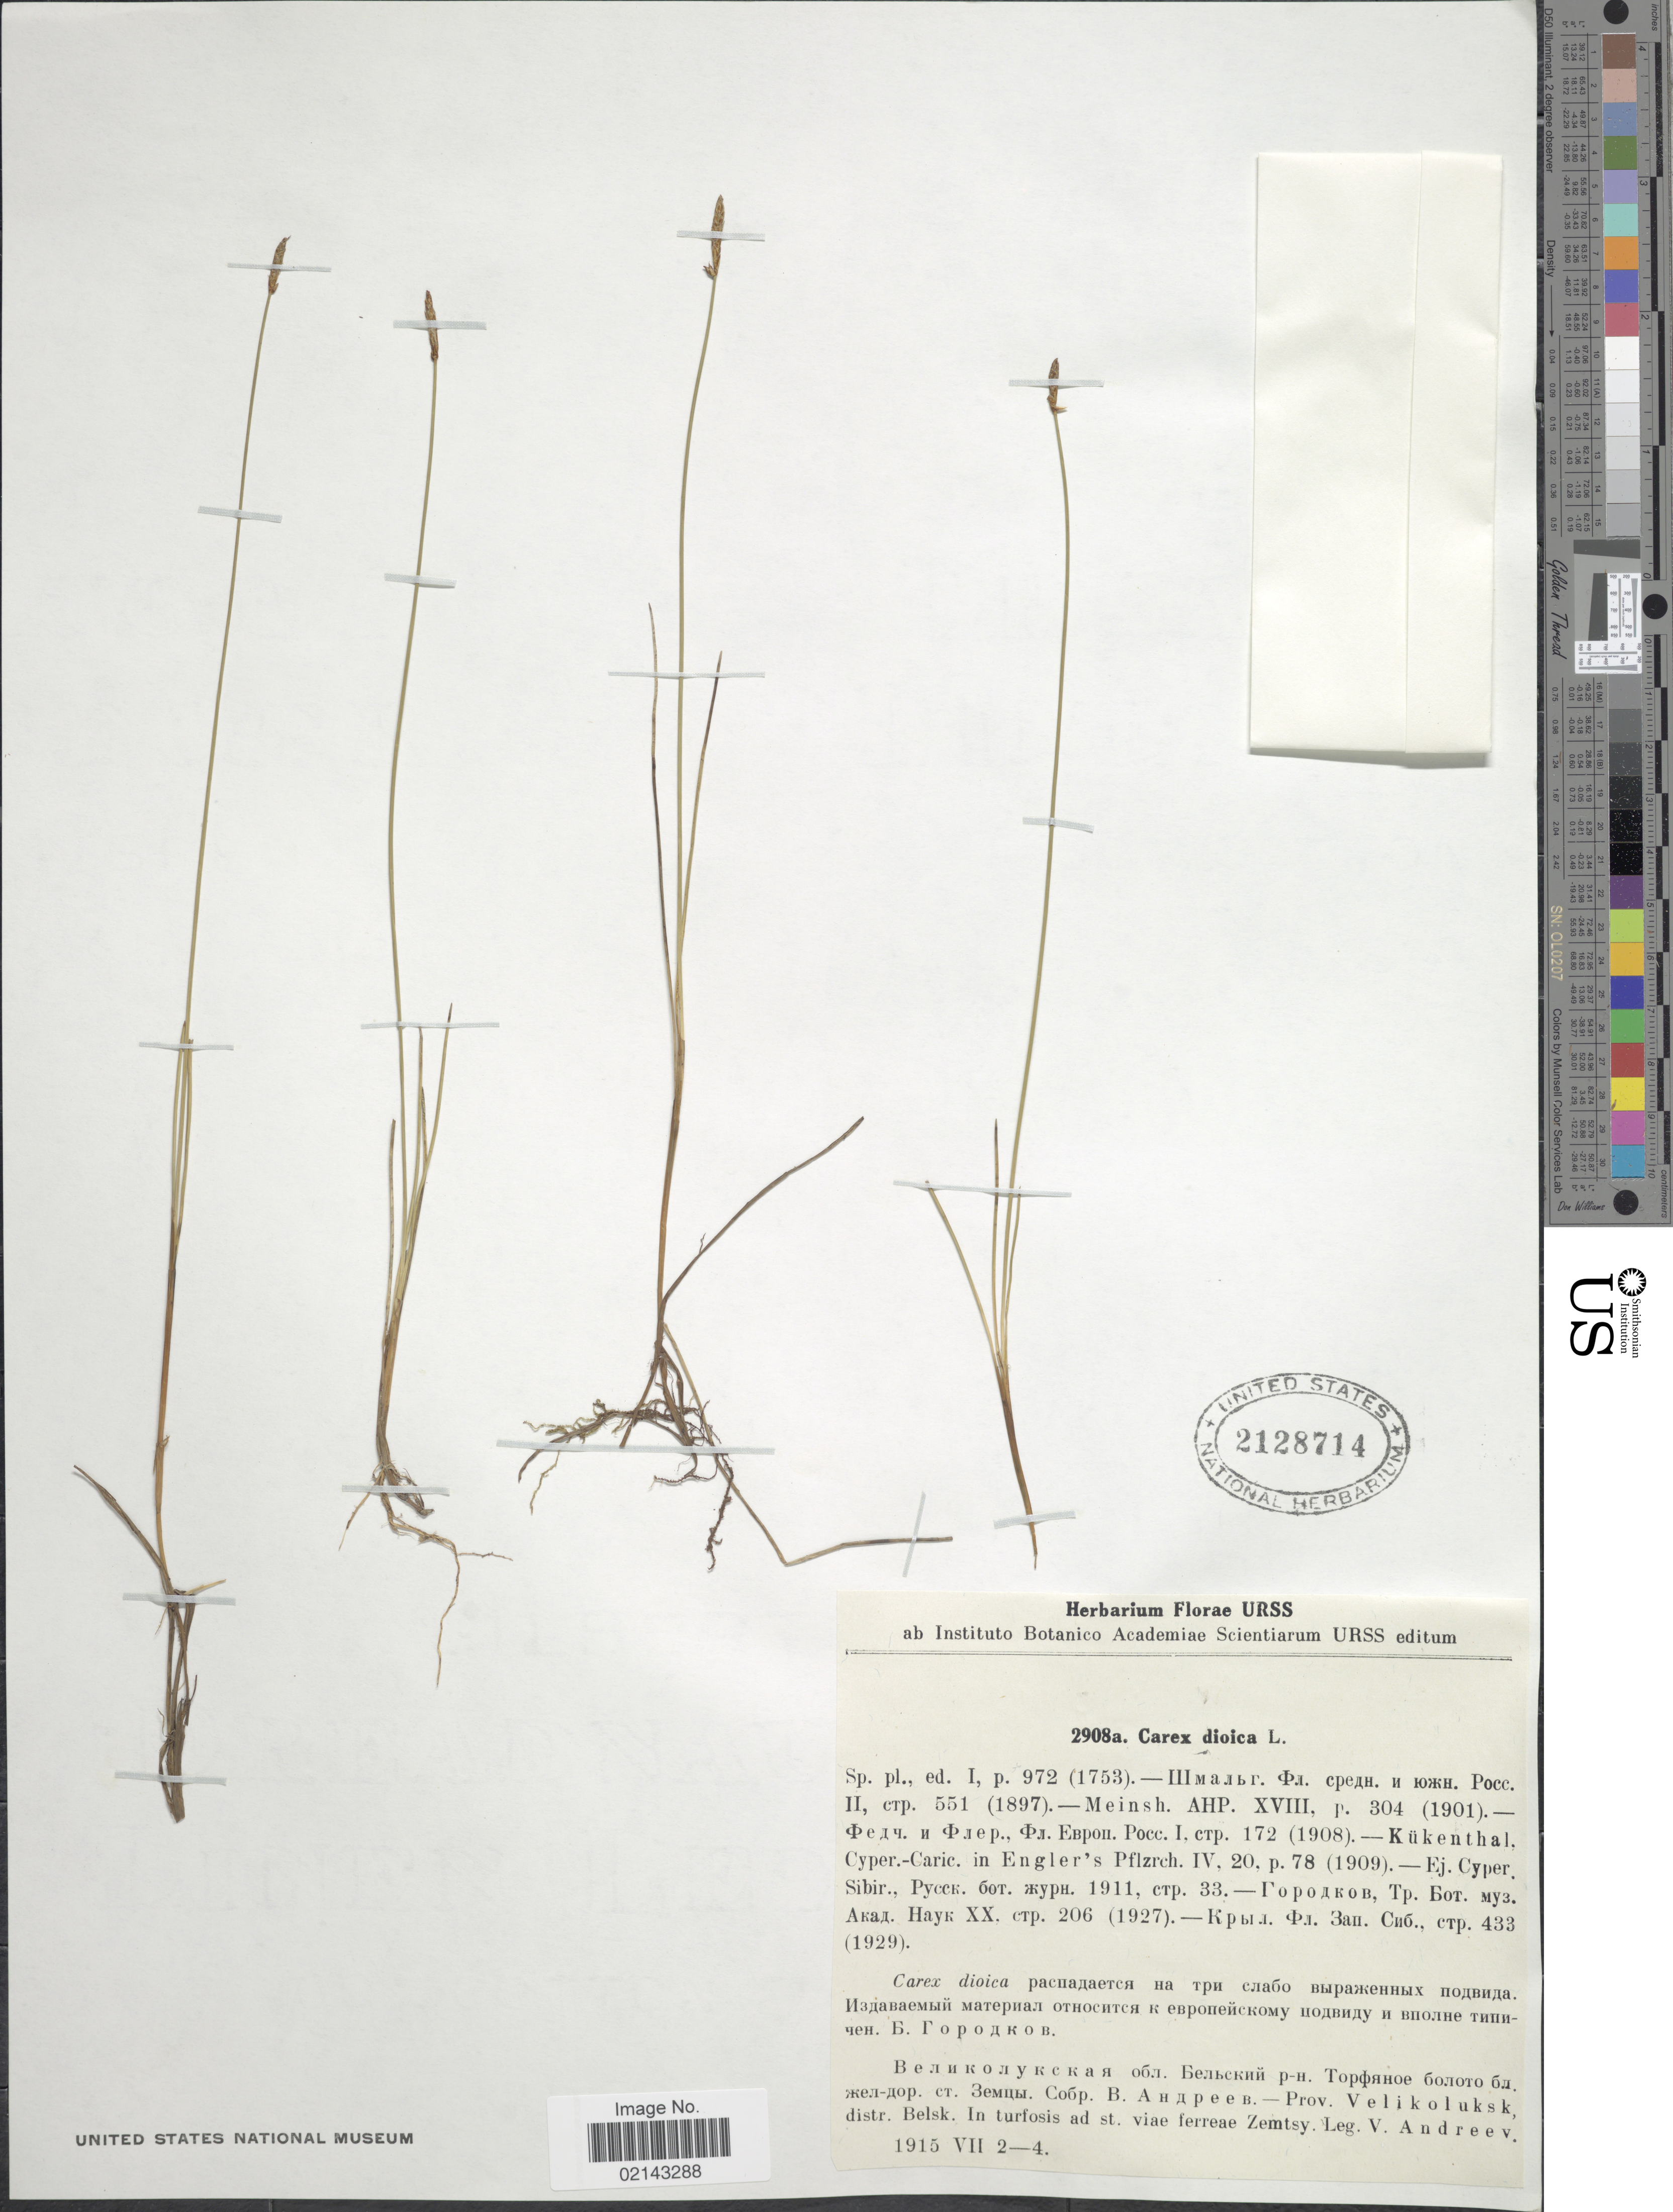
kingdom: Plantae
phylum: Tracheophyta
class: Liliopsida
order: Poales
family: Cyperaceae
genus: Carex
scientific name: Carex dioica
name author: L.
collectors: V. Andreev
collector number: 2908a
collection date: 1915-07-02/1915-07-04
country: Russian Federation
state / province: Pskov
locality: Prov. velikoluksk, distr. Belsk. In turfosis ad st viae ferreae Zemtsy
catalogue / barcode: US 2128714